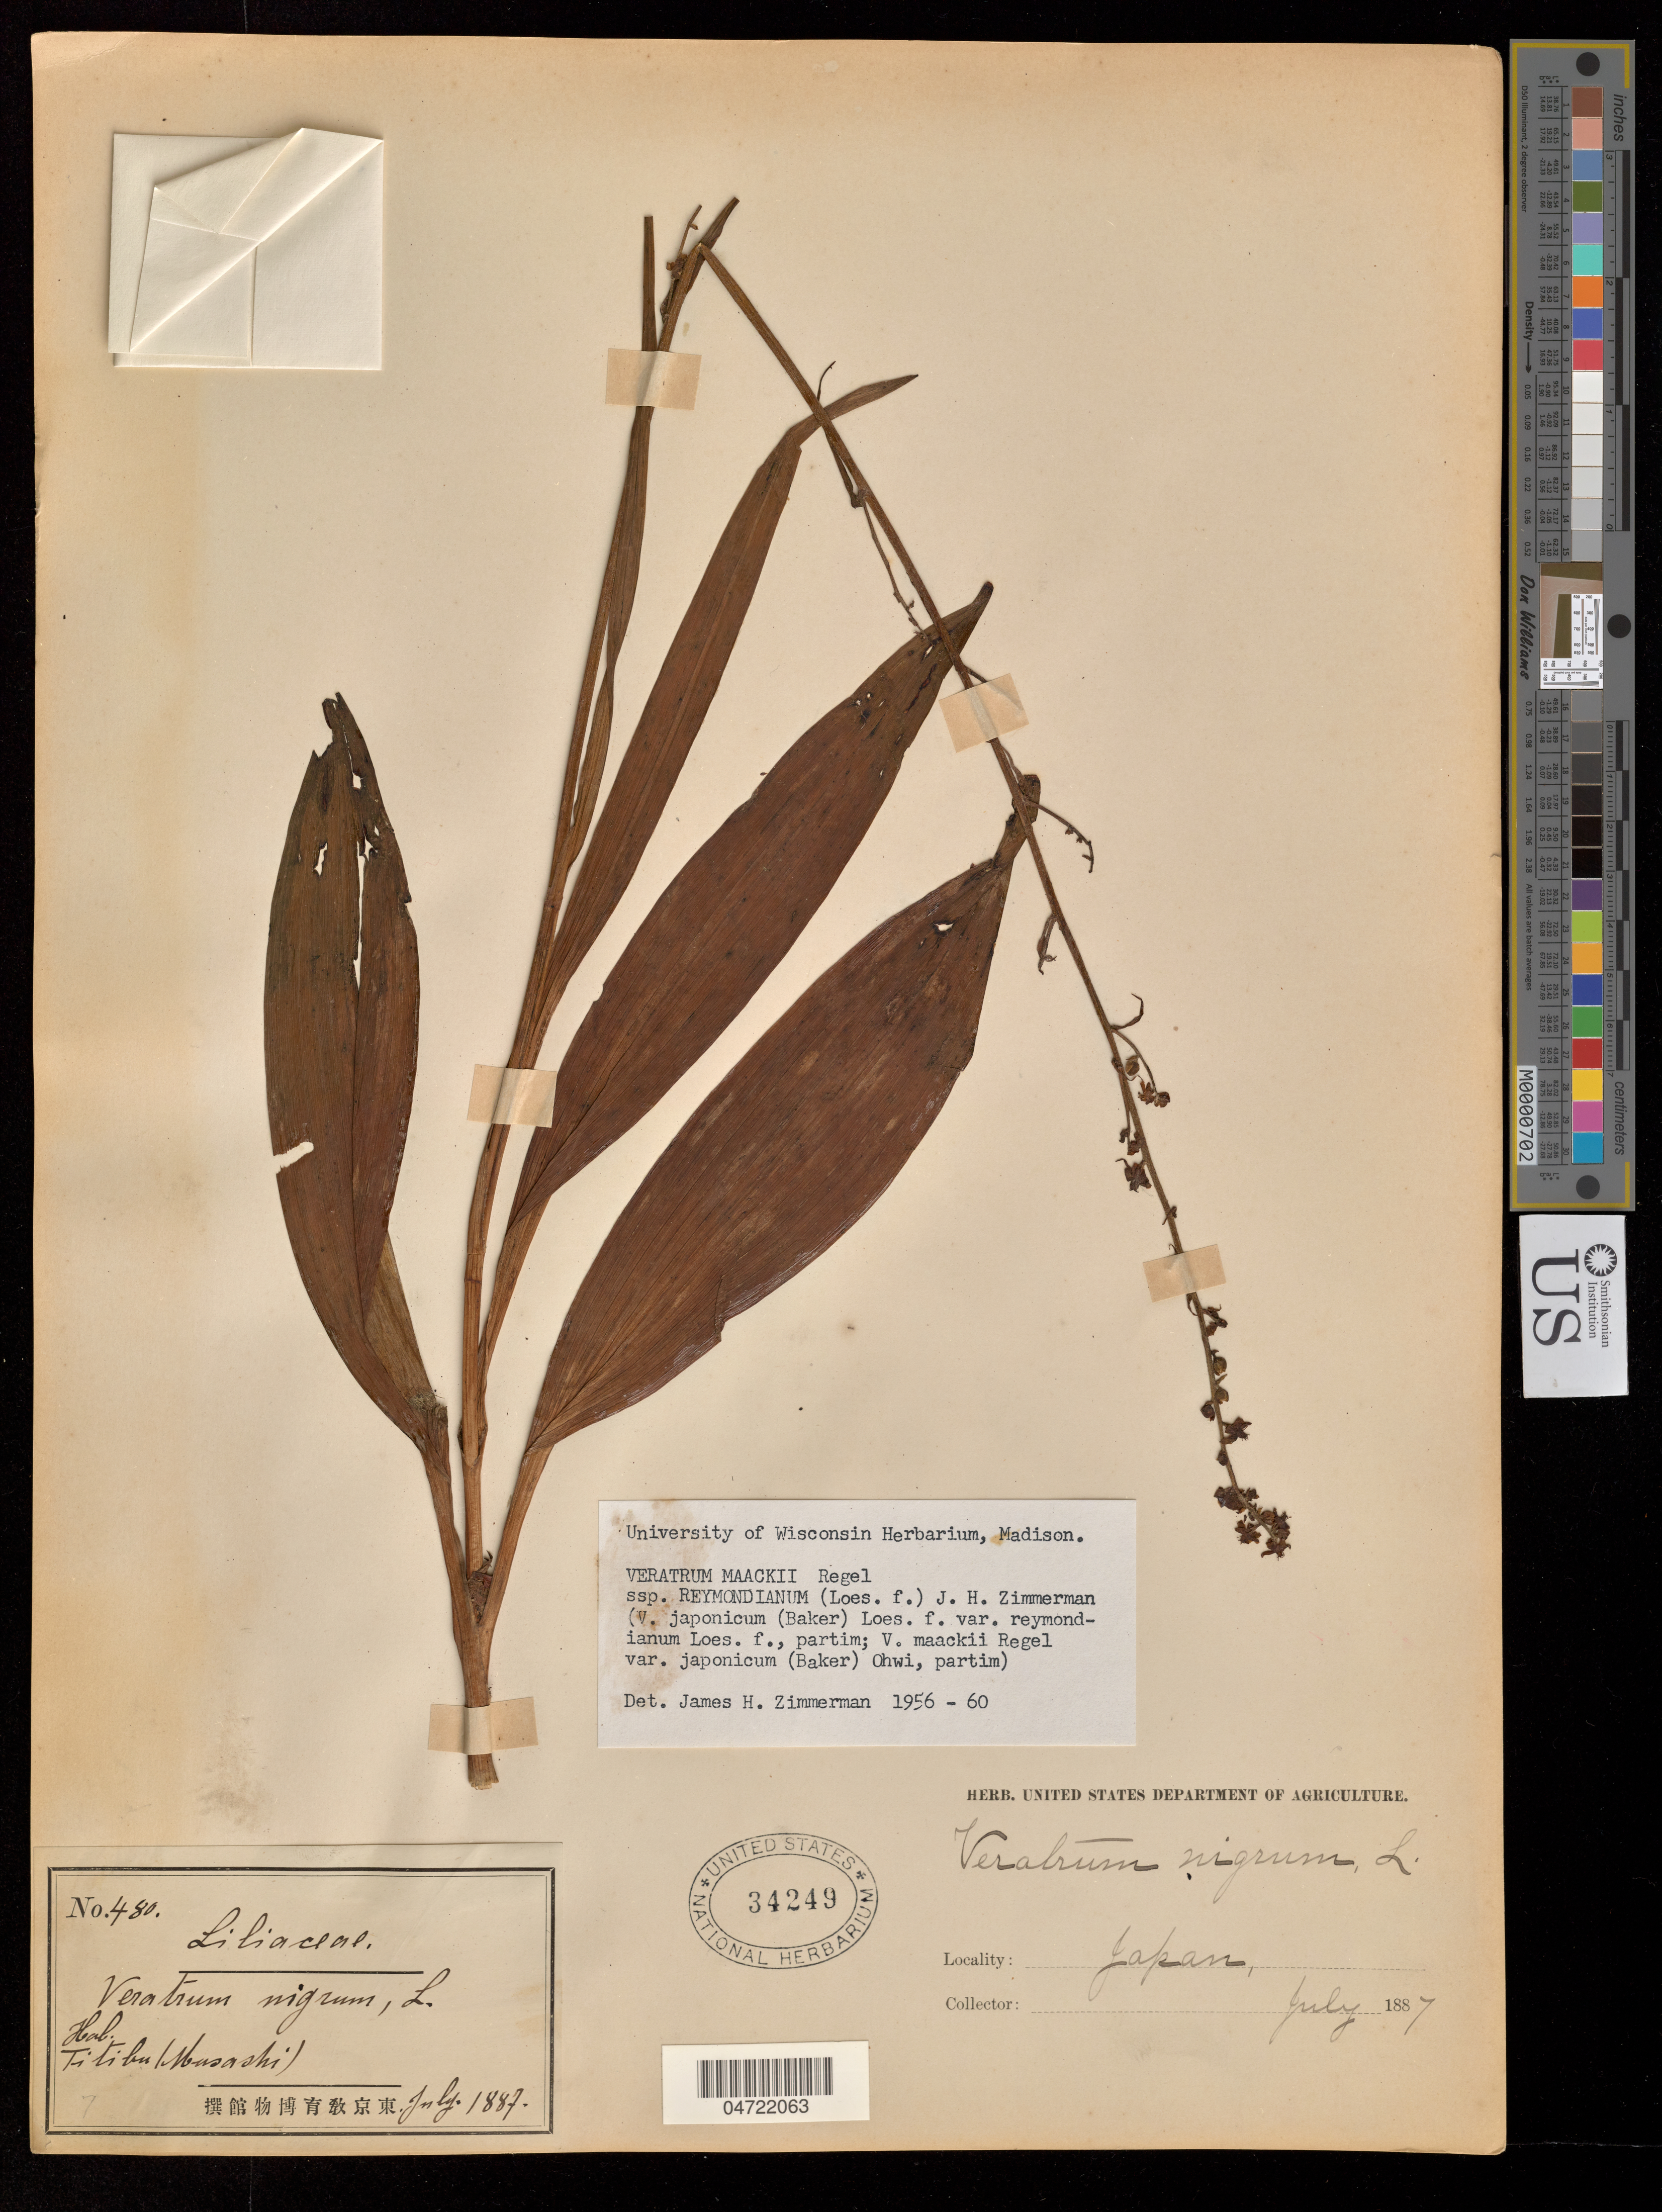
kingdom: Plantae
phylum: Tracheophyta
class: Liliopsida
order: Liliales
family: Melanthiaceae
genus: Veratrum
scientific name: Veratrum maackii subsp. reymondianum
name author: (O. Loes.) J.H. Zimmerman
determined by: Zimmerman, James Hall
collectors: ex herb. U. S. Department of Agriculture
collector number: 480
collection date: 1887-07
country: Japan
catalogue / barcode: US 34249